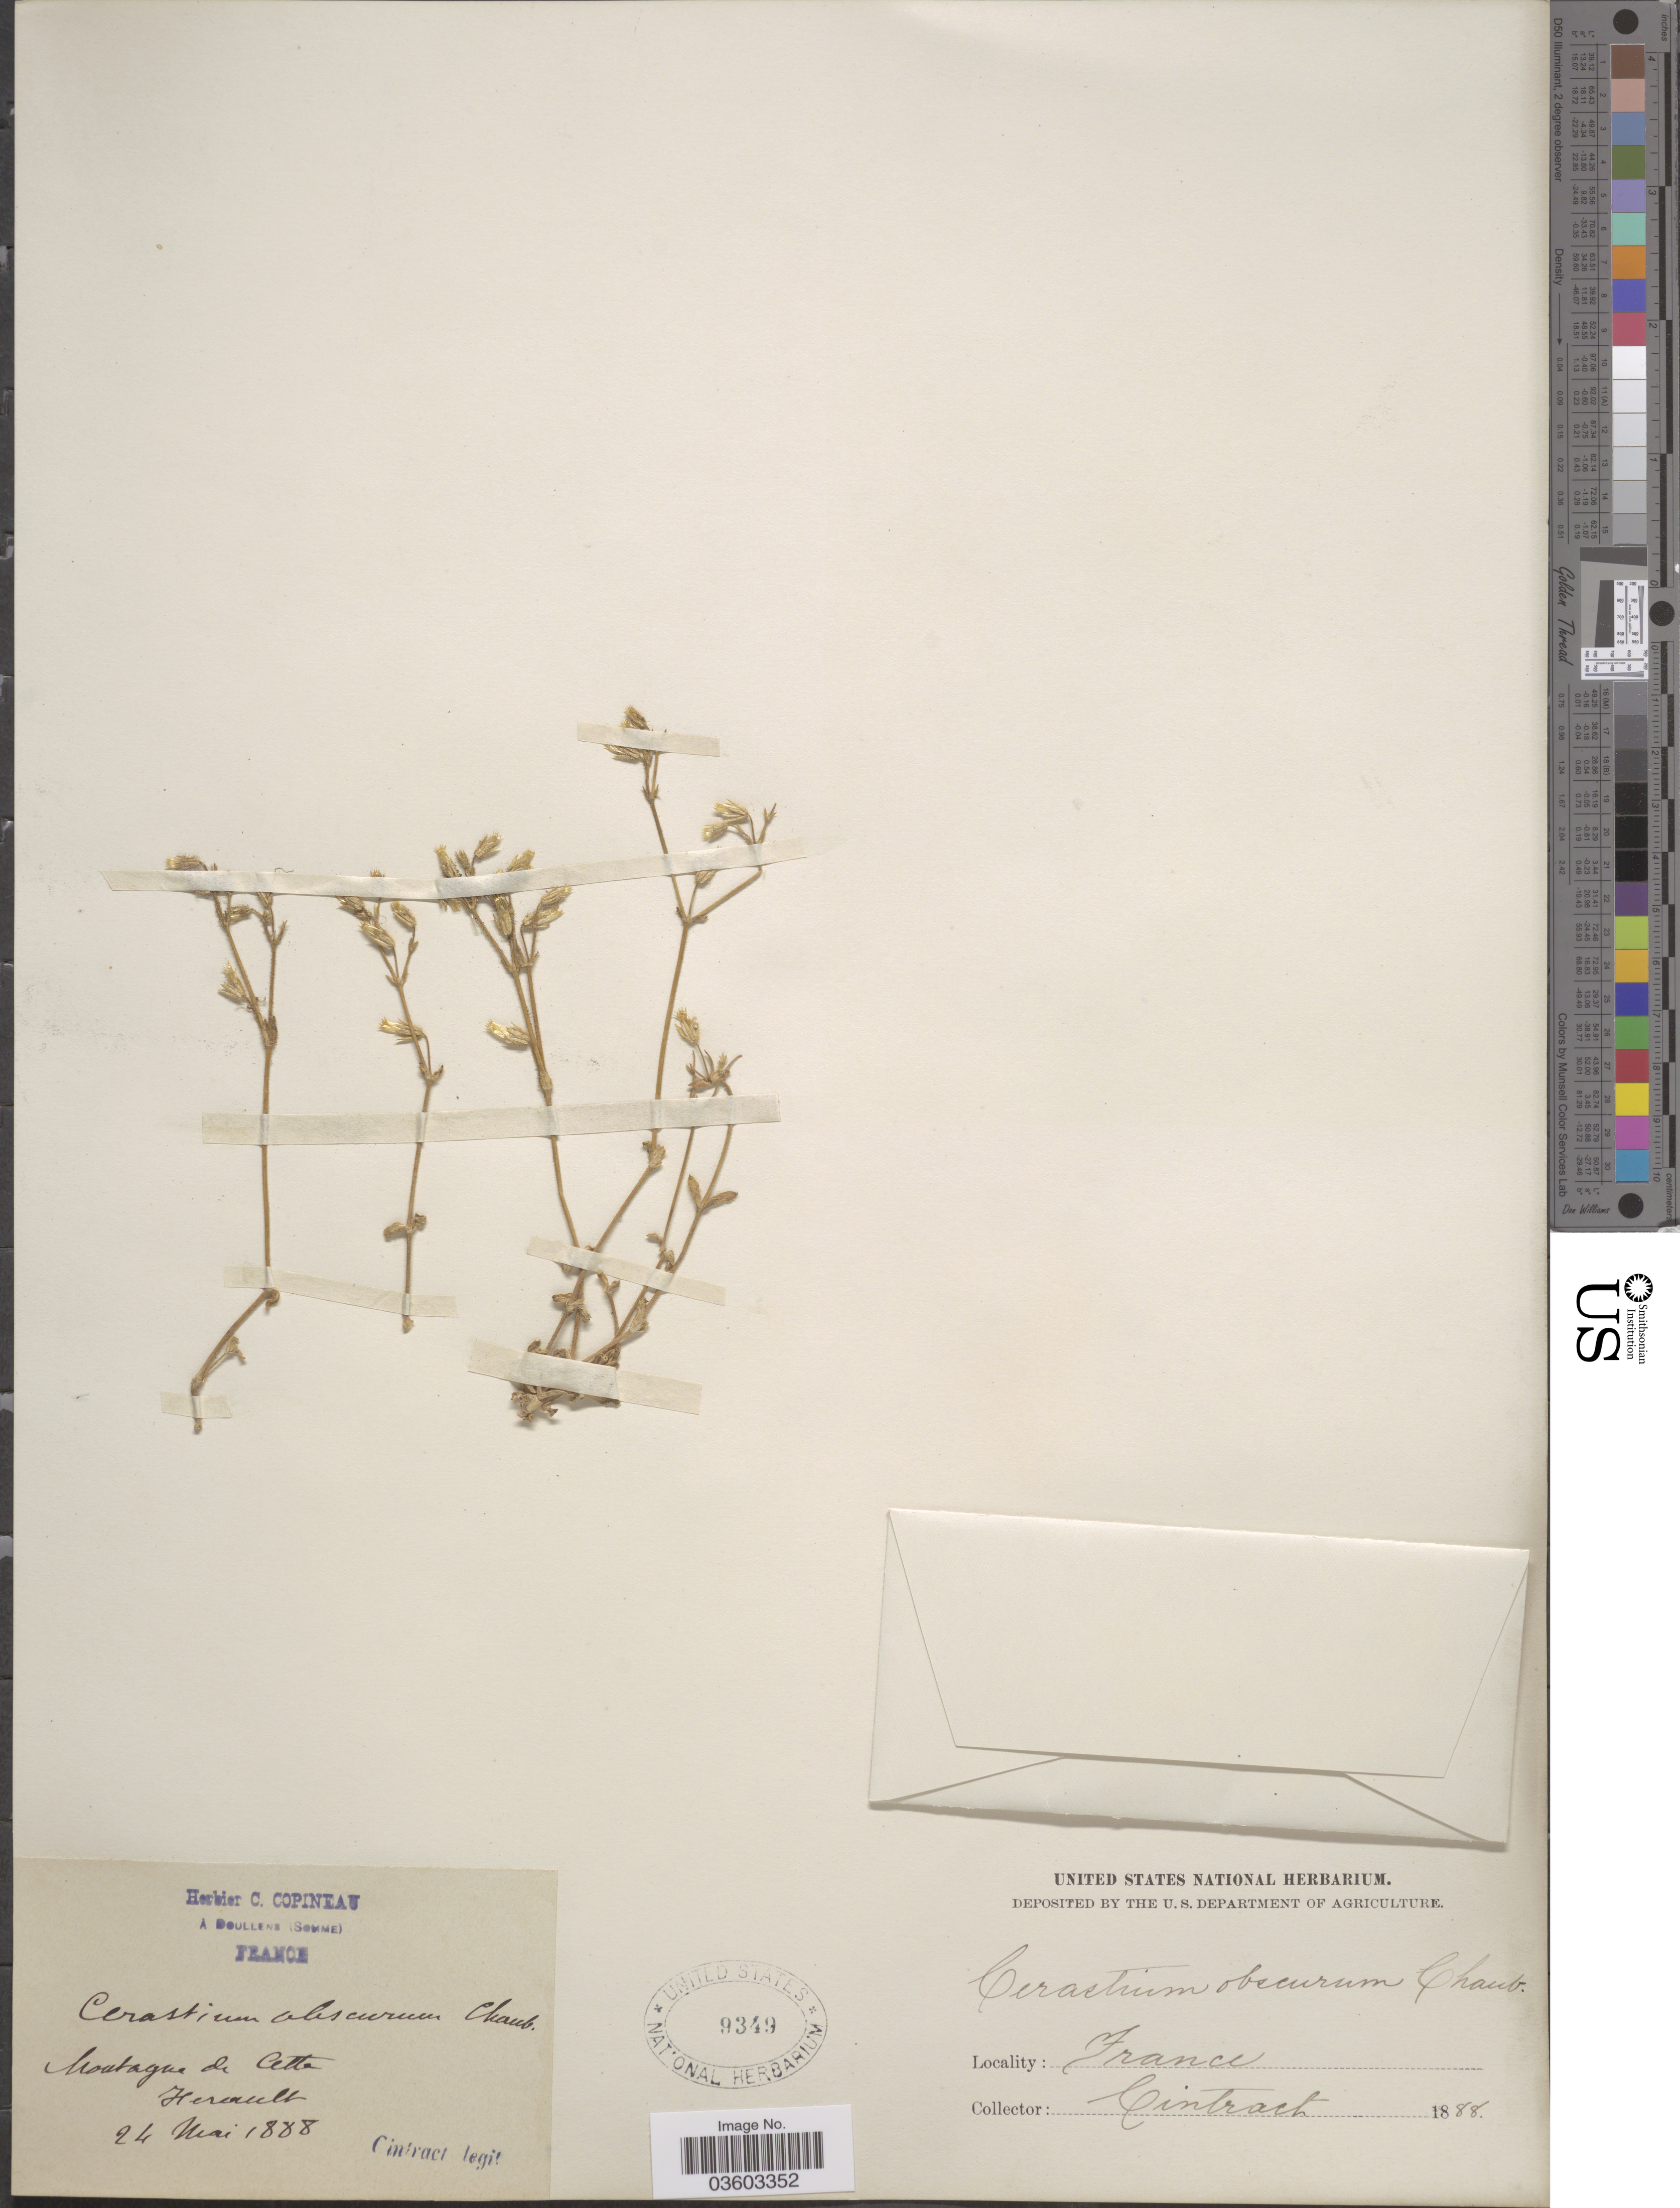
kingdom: Plantae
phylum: Tracheophyta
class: Magnoliopsida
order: Caryophyllales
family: Caryophyllaceae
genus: Cerastium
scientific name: Cerastium obscurum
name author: Chaub.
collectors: Cintract, --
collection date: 1888-05-24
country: France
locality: Montagne de Cette. Herault.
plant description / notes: Corrected "Montagne de Cetta" to "Montagne de Cette."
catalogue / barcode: US 9349